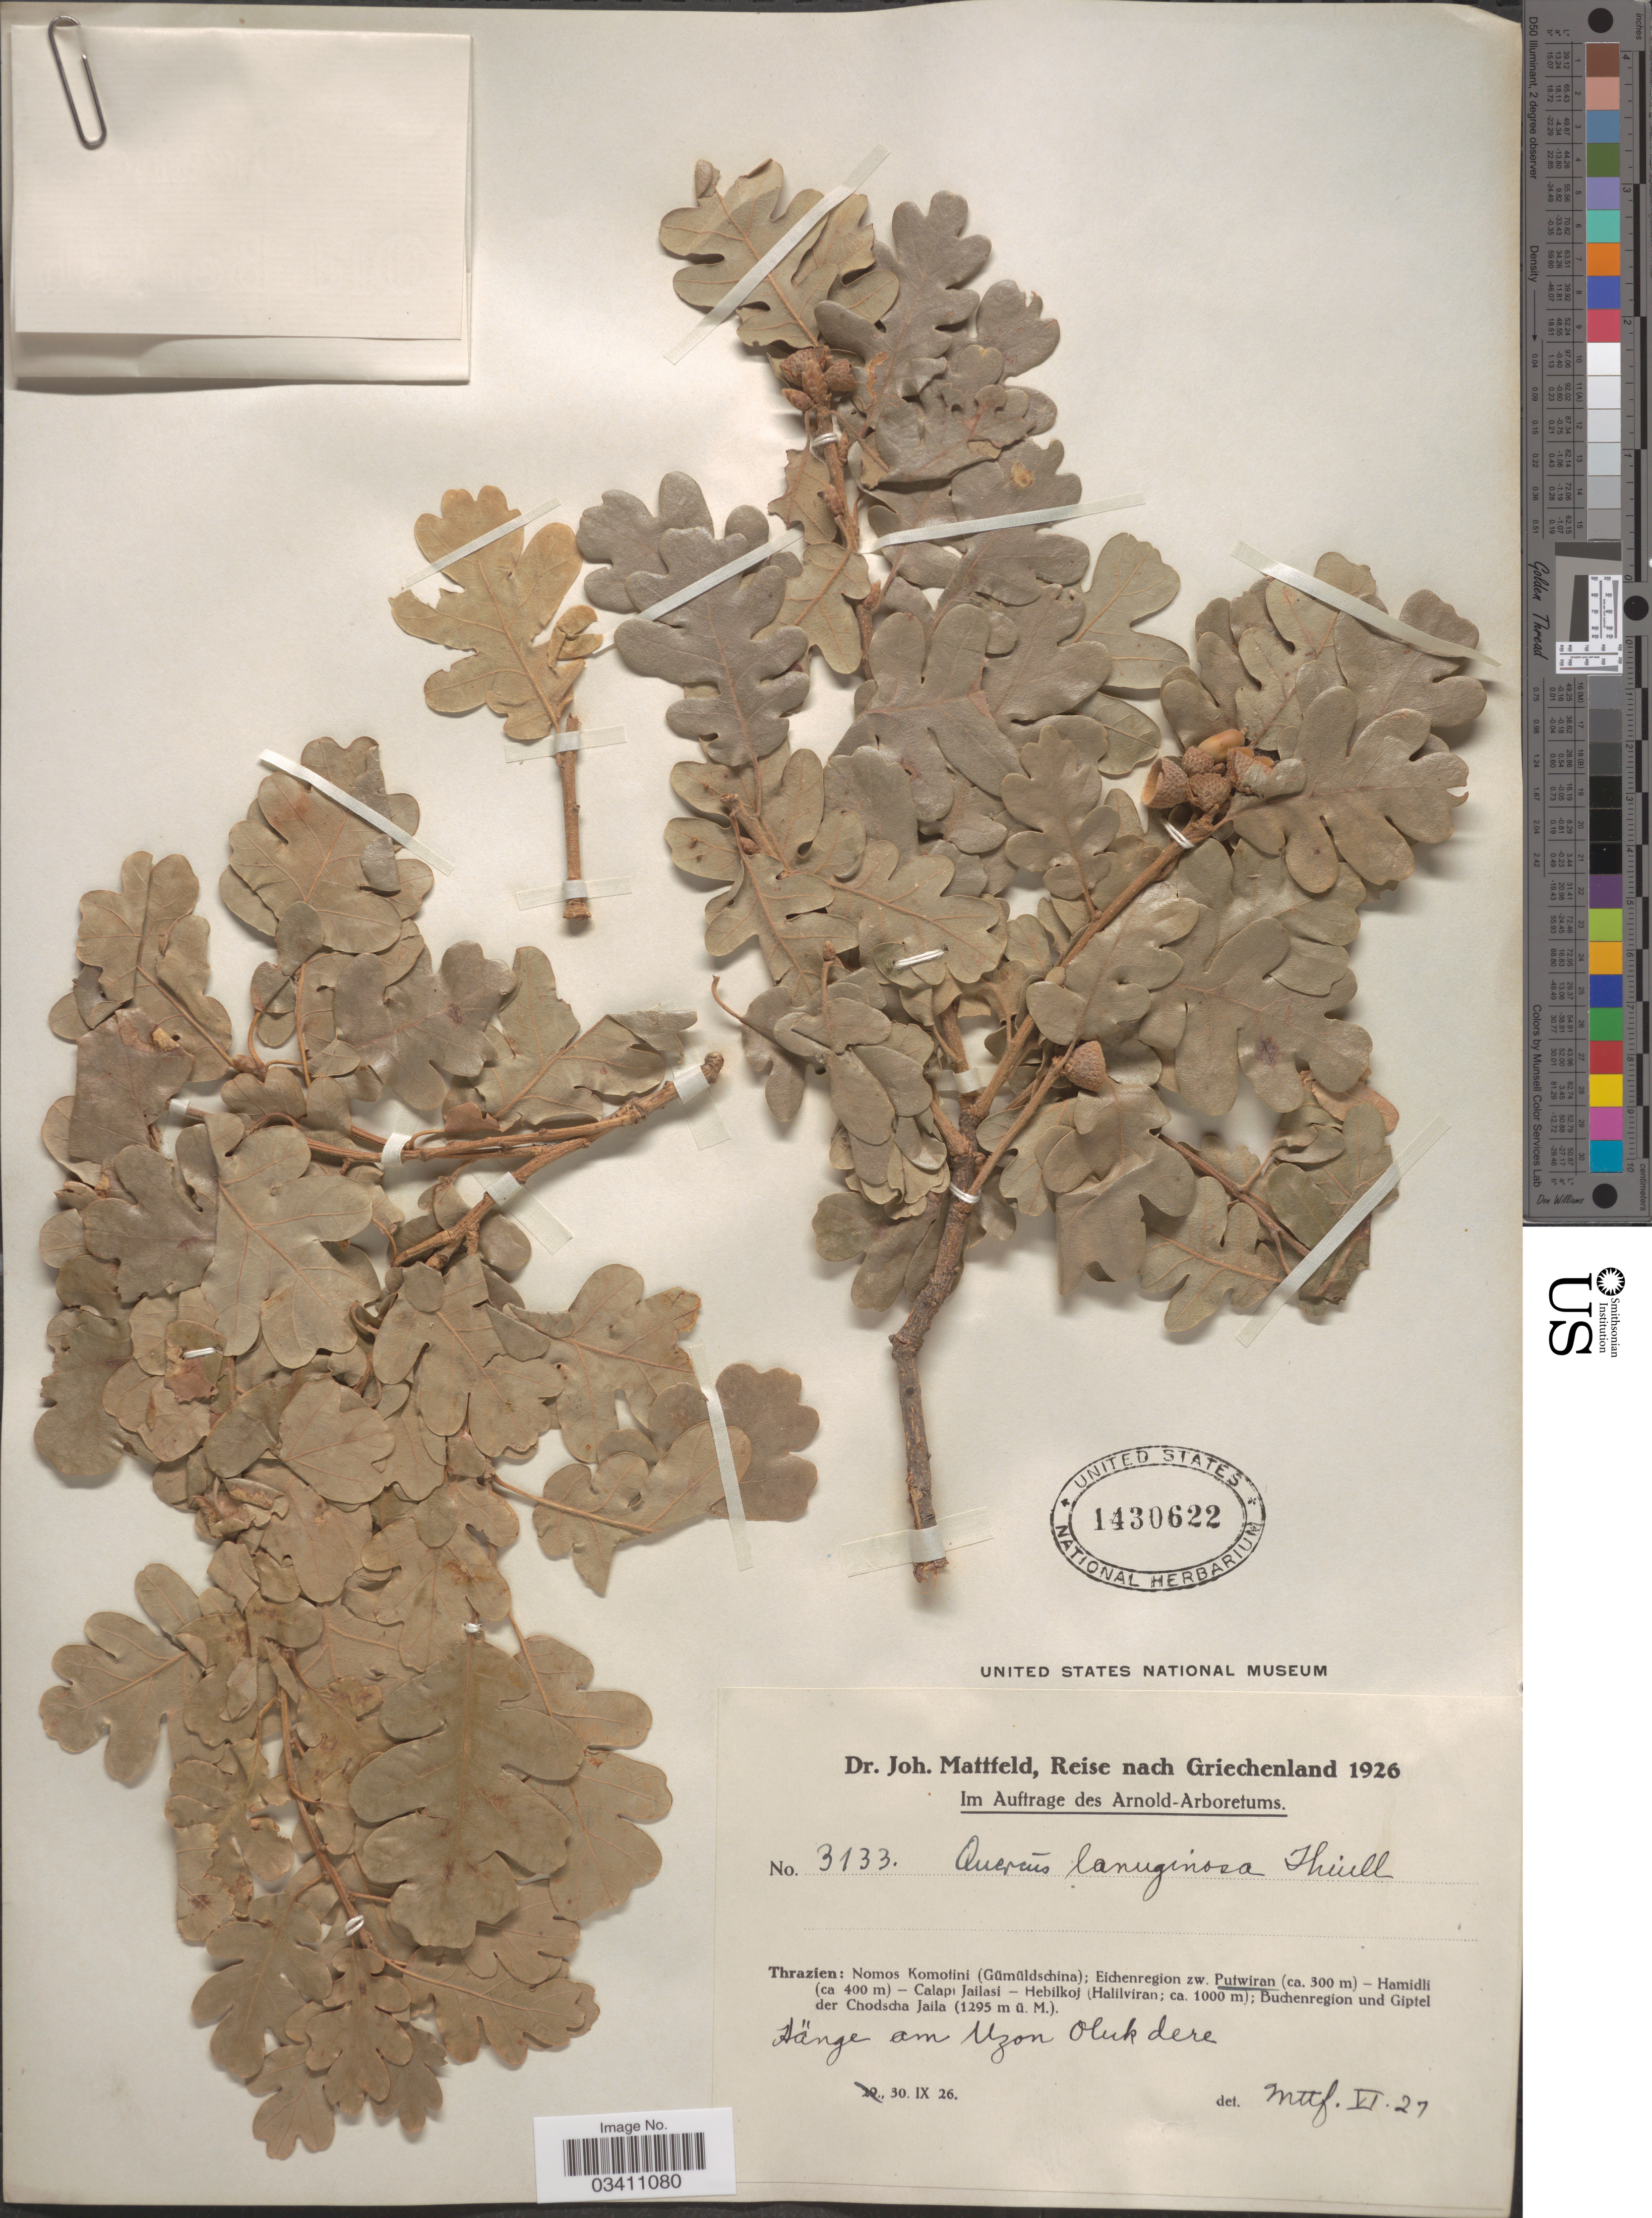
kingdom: Plantae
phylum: Tracheophyta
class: Magnoliopsida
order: Fagales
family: Fagaceae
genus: Quercus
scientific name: Quercus lanuginosa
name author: Beck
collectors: J. Mattfeld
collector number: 3133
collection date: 1926-09-30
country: Greece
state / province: East Macedonia and Thrace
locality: Griechenland: Thrazien: Nomos Komotini (Gümüldschina); Eichenregion zw. Putwiran. Hänge am Uzon Olukdere.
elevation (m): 300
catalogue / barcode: US 1430622